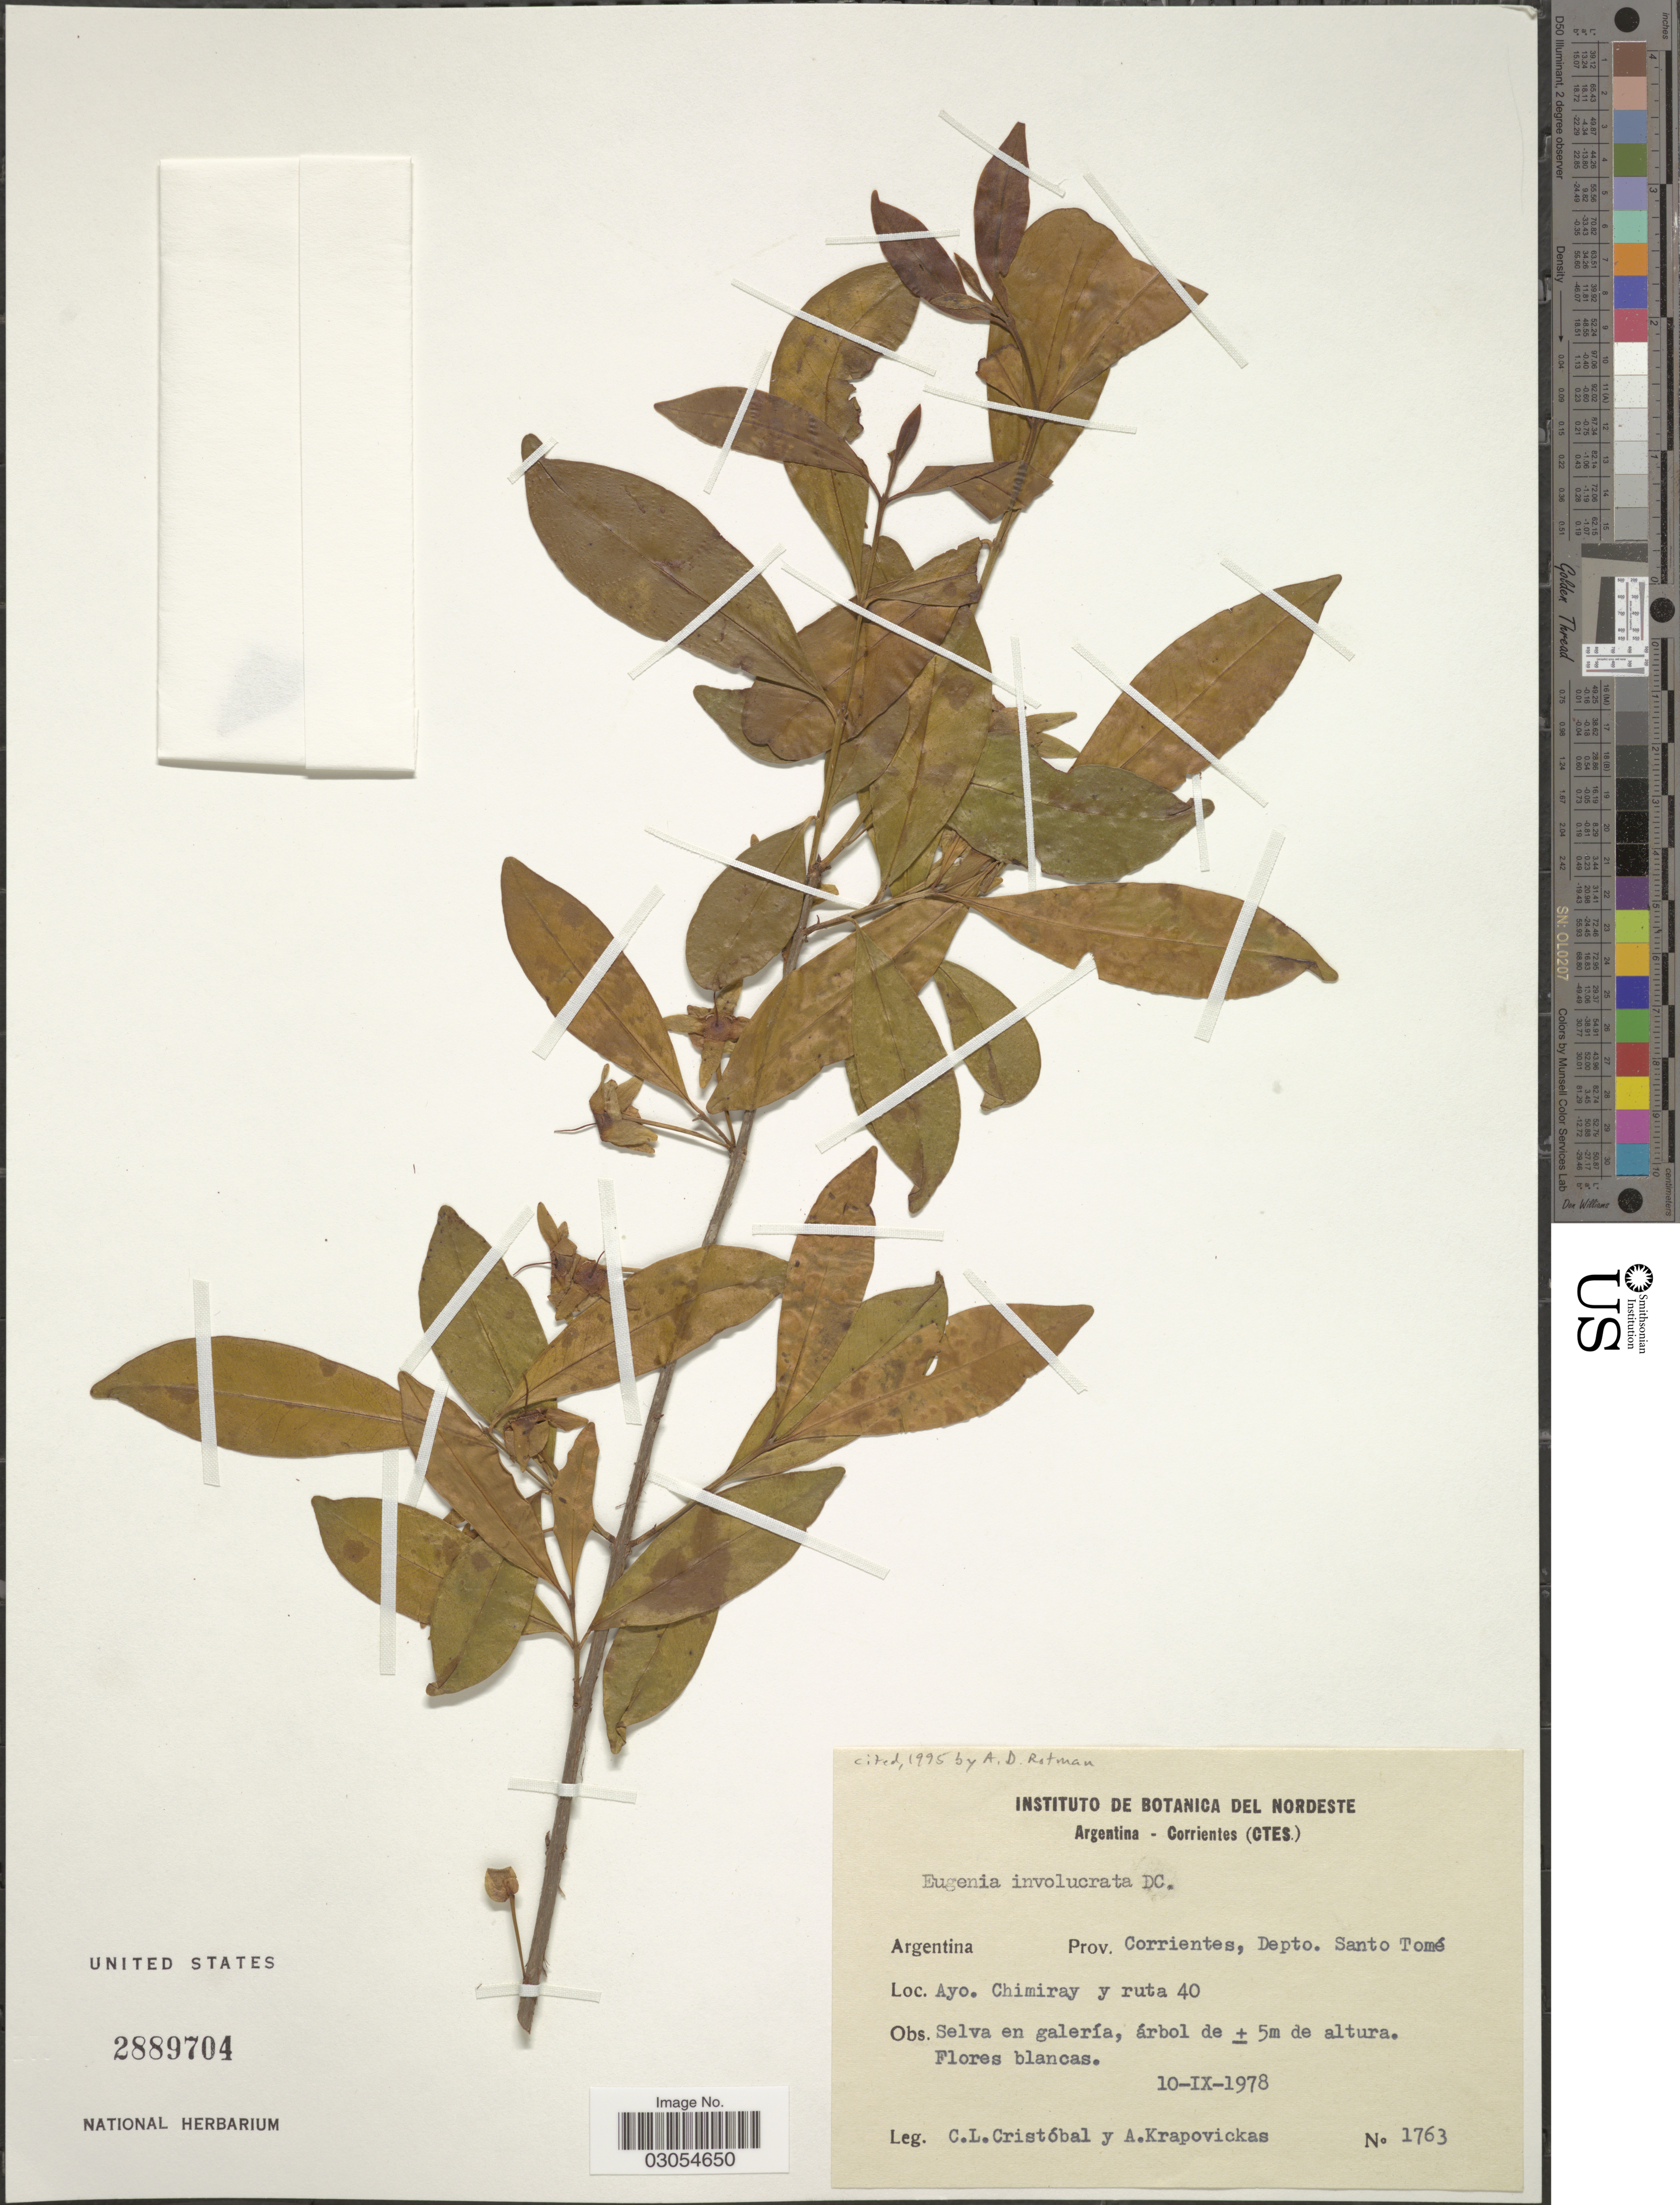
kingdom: Plantae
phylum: Tracheophyta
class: Magnoliopsida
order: Myrtales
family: Myrtaceae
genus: Eugenia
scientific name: Eugenia involucrata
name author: DC.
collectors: C. L. Cristóbal & A. Krapovickas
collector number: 1763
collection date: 1978-09-10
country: Argentina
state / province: Corrientes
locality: Depto. Santo Tomé. Ayo. Chimiray y ruta 40.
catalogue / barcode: US 2889704